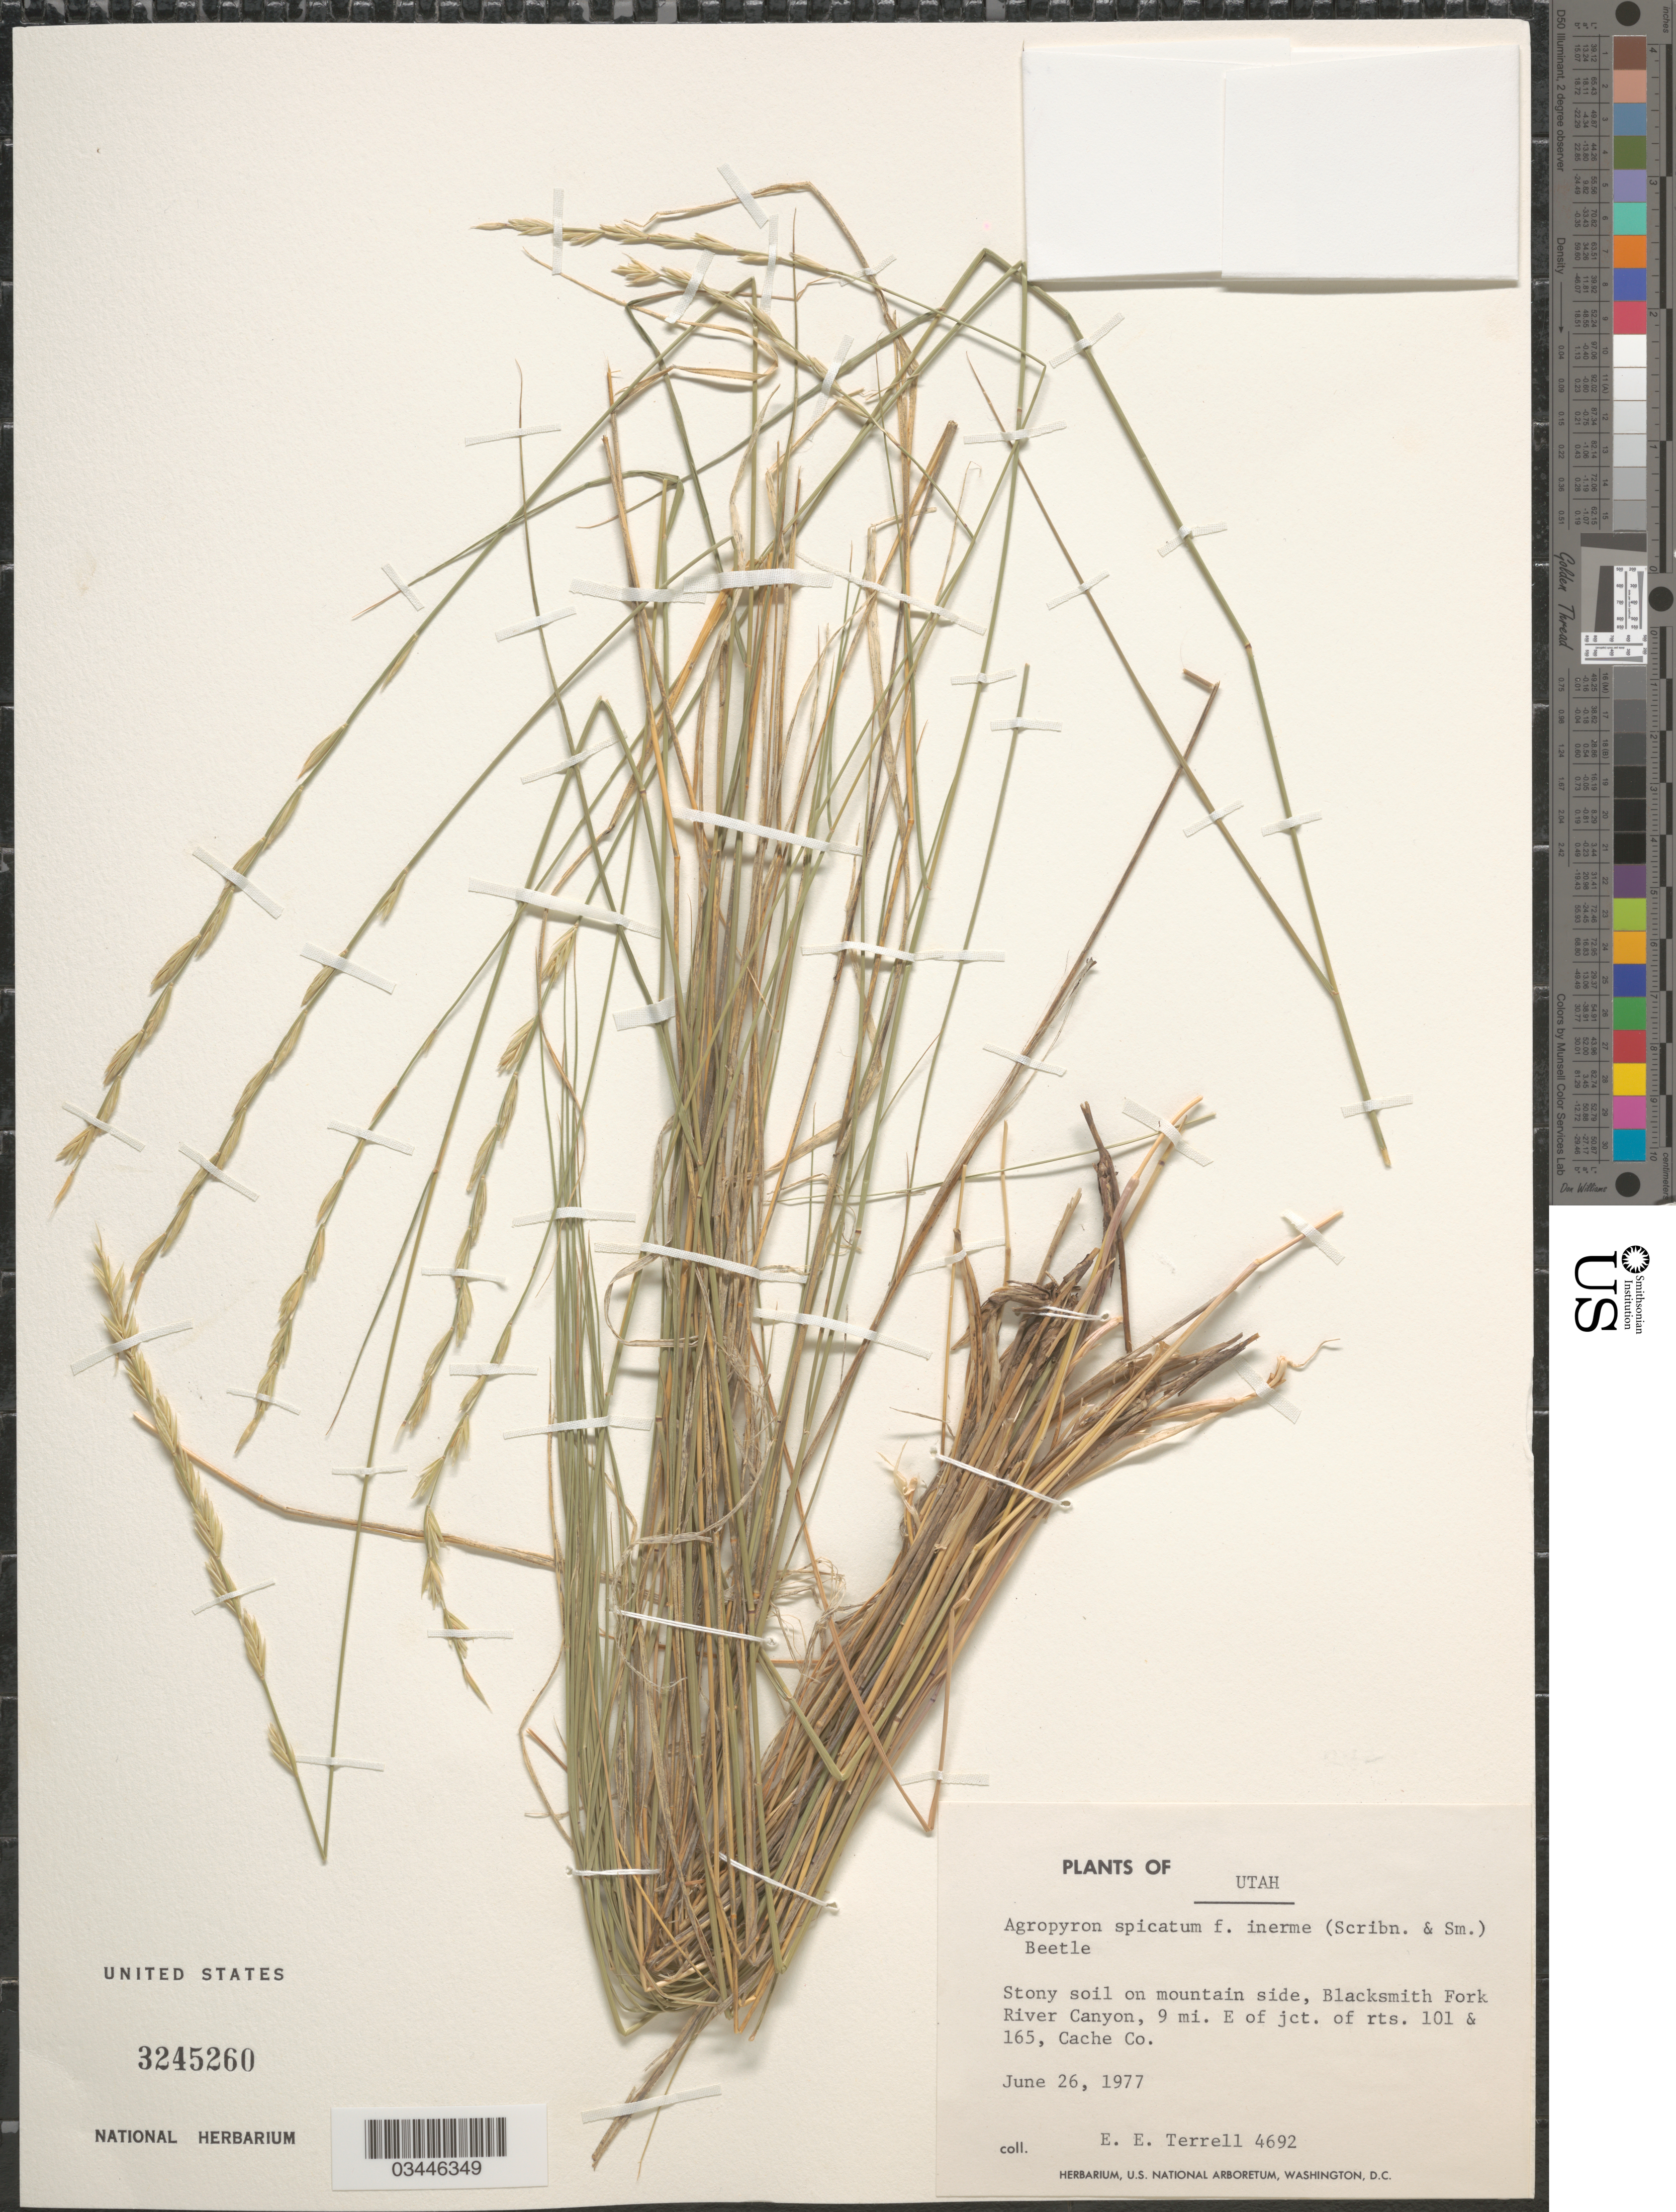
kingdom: Plantae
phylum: Tracheophyta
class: Liliopsida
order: Poales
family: Poaceae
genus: Pseudoroegneria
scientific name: Pseudoroegneria spicata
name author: (Pursh) Á. Löve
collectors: E. E. Terrell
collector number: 4692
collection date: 1977-06-26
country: United States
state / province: Utah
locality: Stony soil on mountain side, Blacksmith Fork River Canyon, 9 mi. E of jct. of rts. 101 & 165, Cache Co.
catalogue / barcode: US 3245260